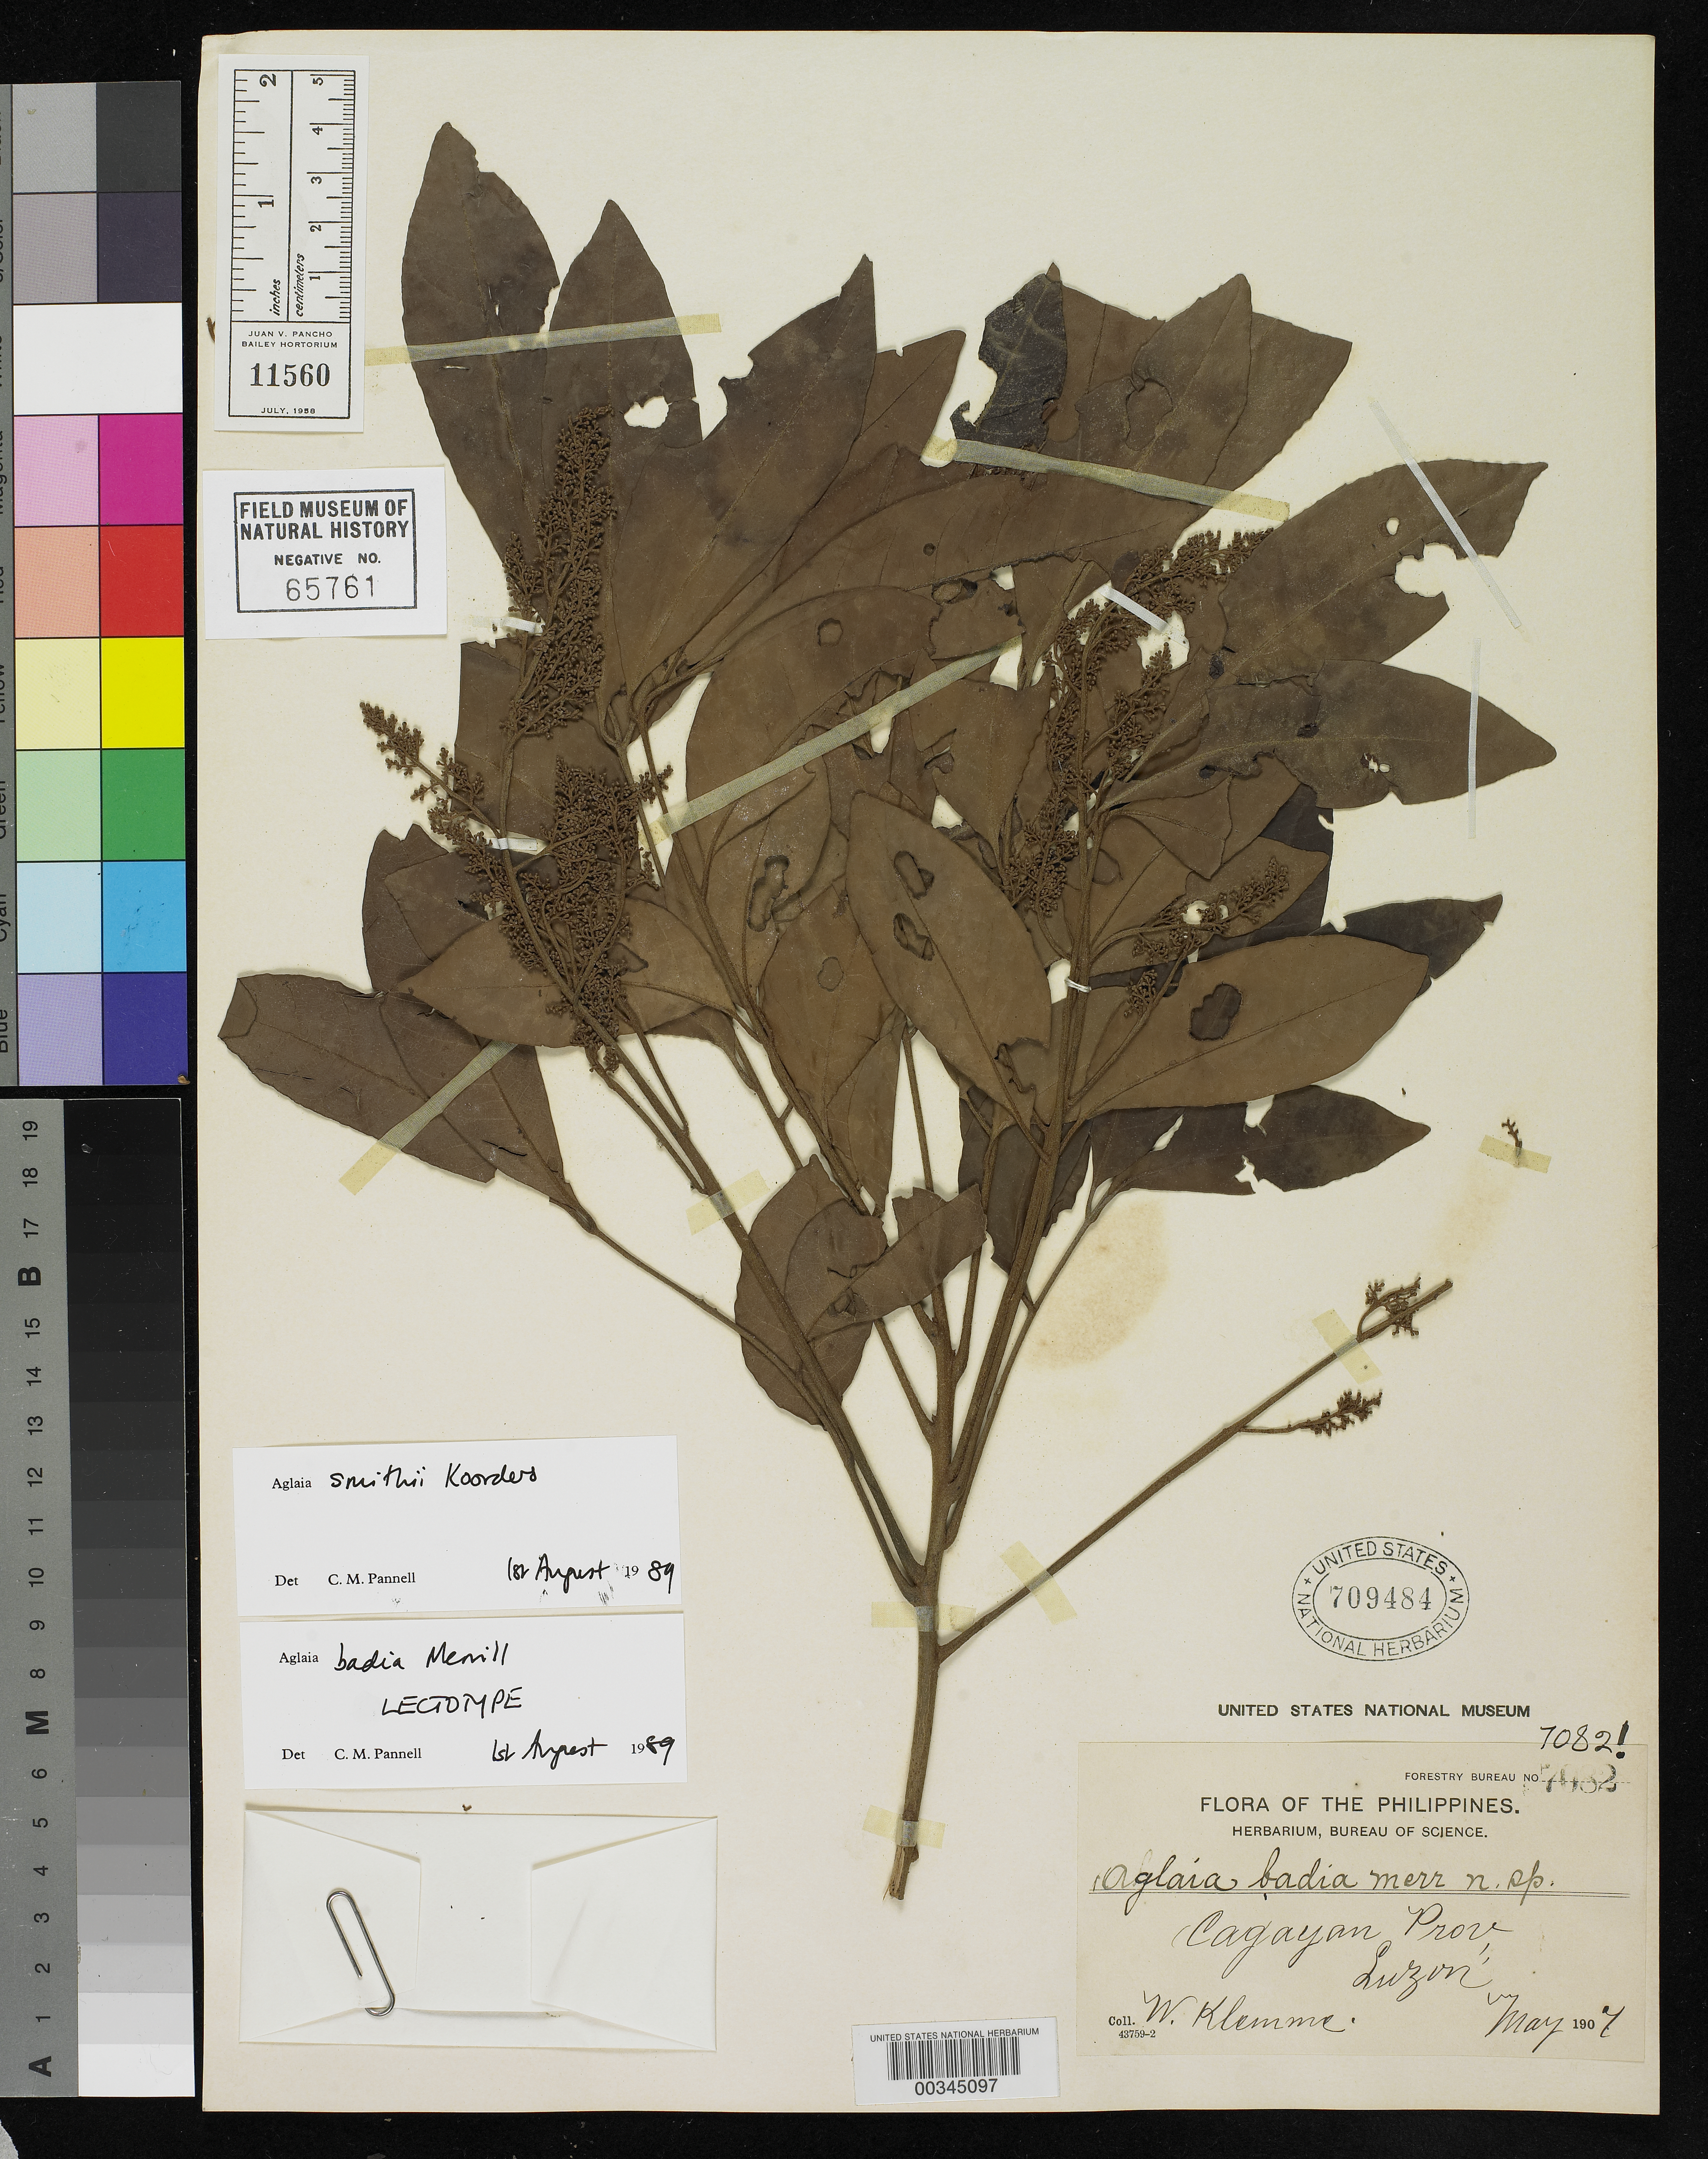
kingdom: Plantae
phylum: Tracheophyta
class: Magnoliopsida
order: Sapindales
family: Meliaceae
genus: Aglaia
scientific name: Aglaia badia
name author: Merr.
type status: Lectotype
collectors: W. Klemme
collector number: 7082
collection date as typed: May 1907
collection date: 1907-05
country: Philippines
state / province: Cagayan Valley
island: Luzon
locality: Cagayan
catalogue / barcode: US 709484